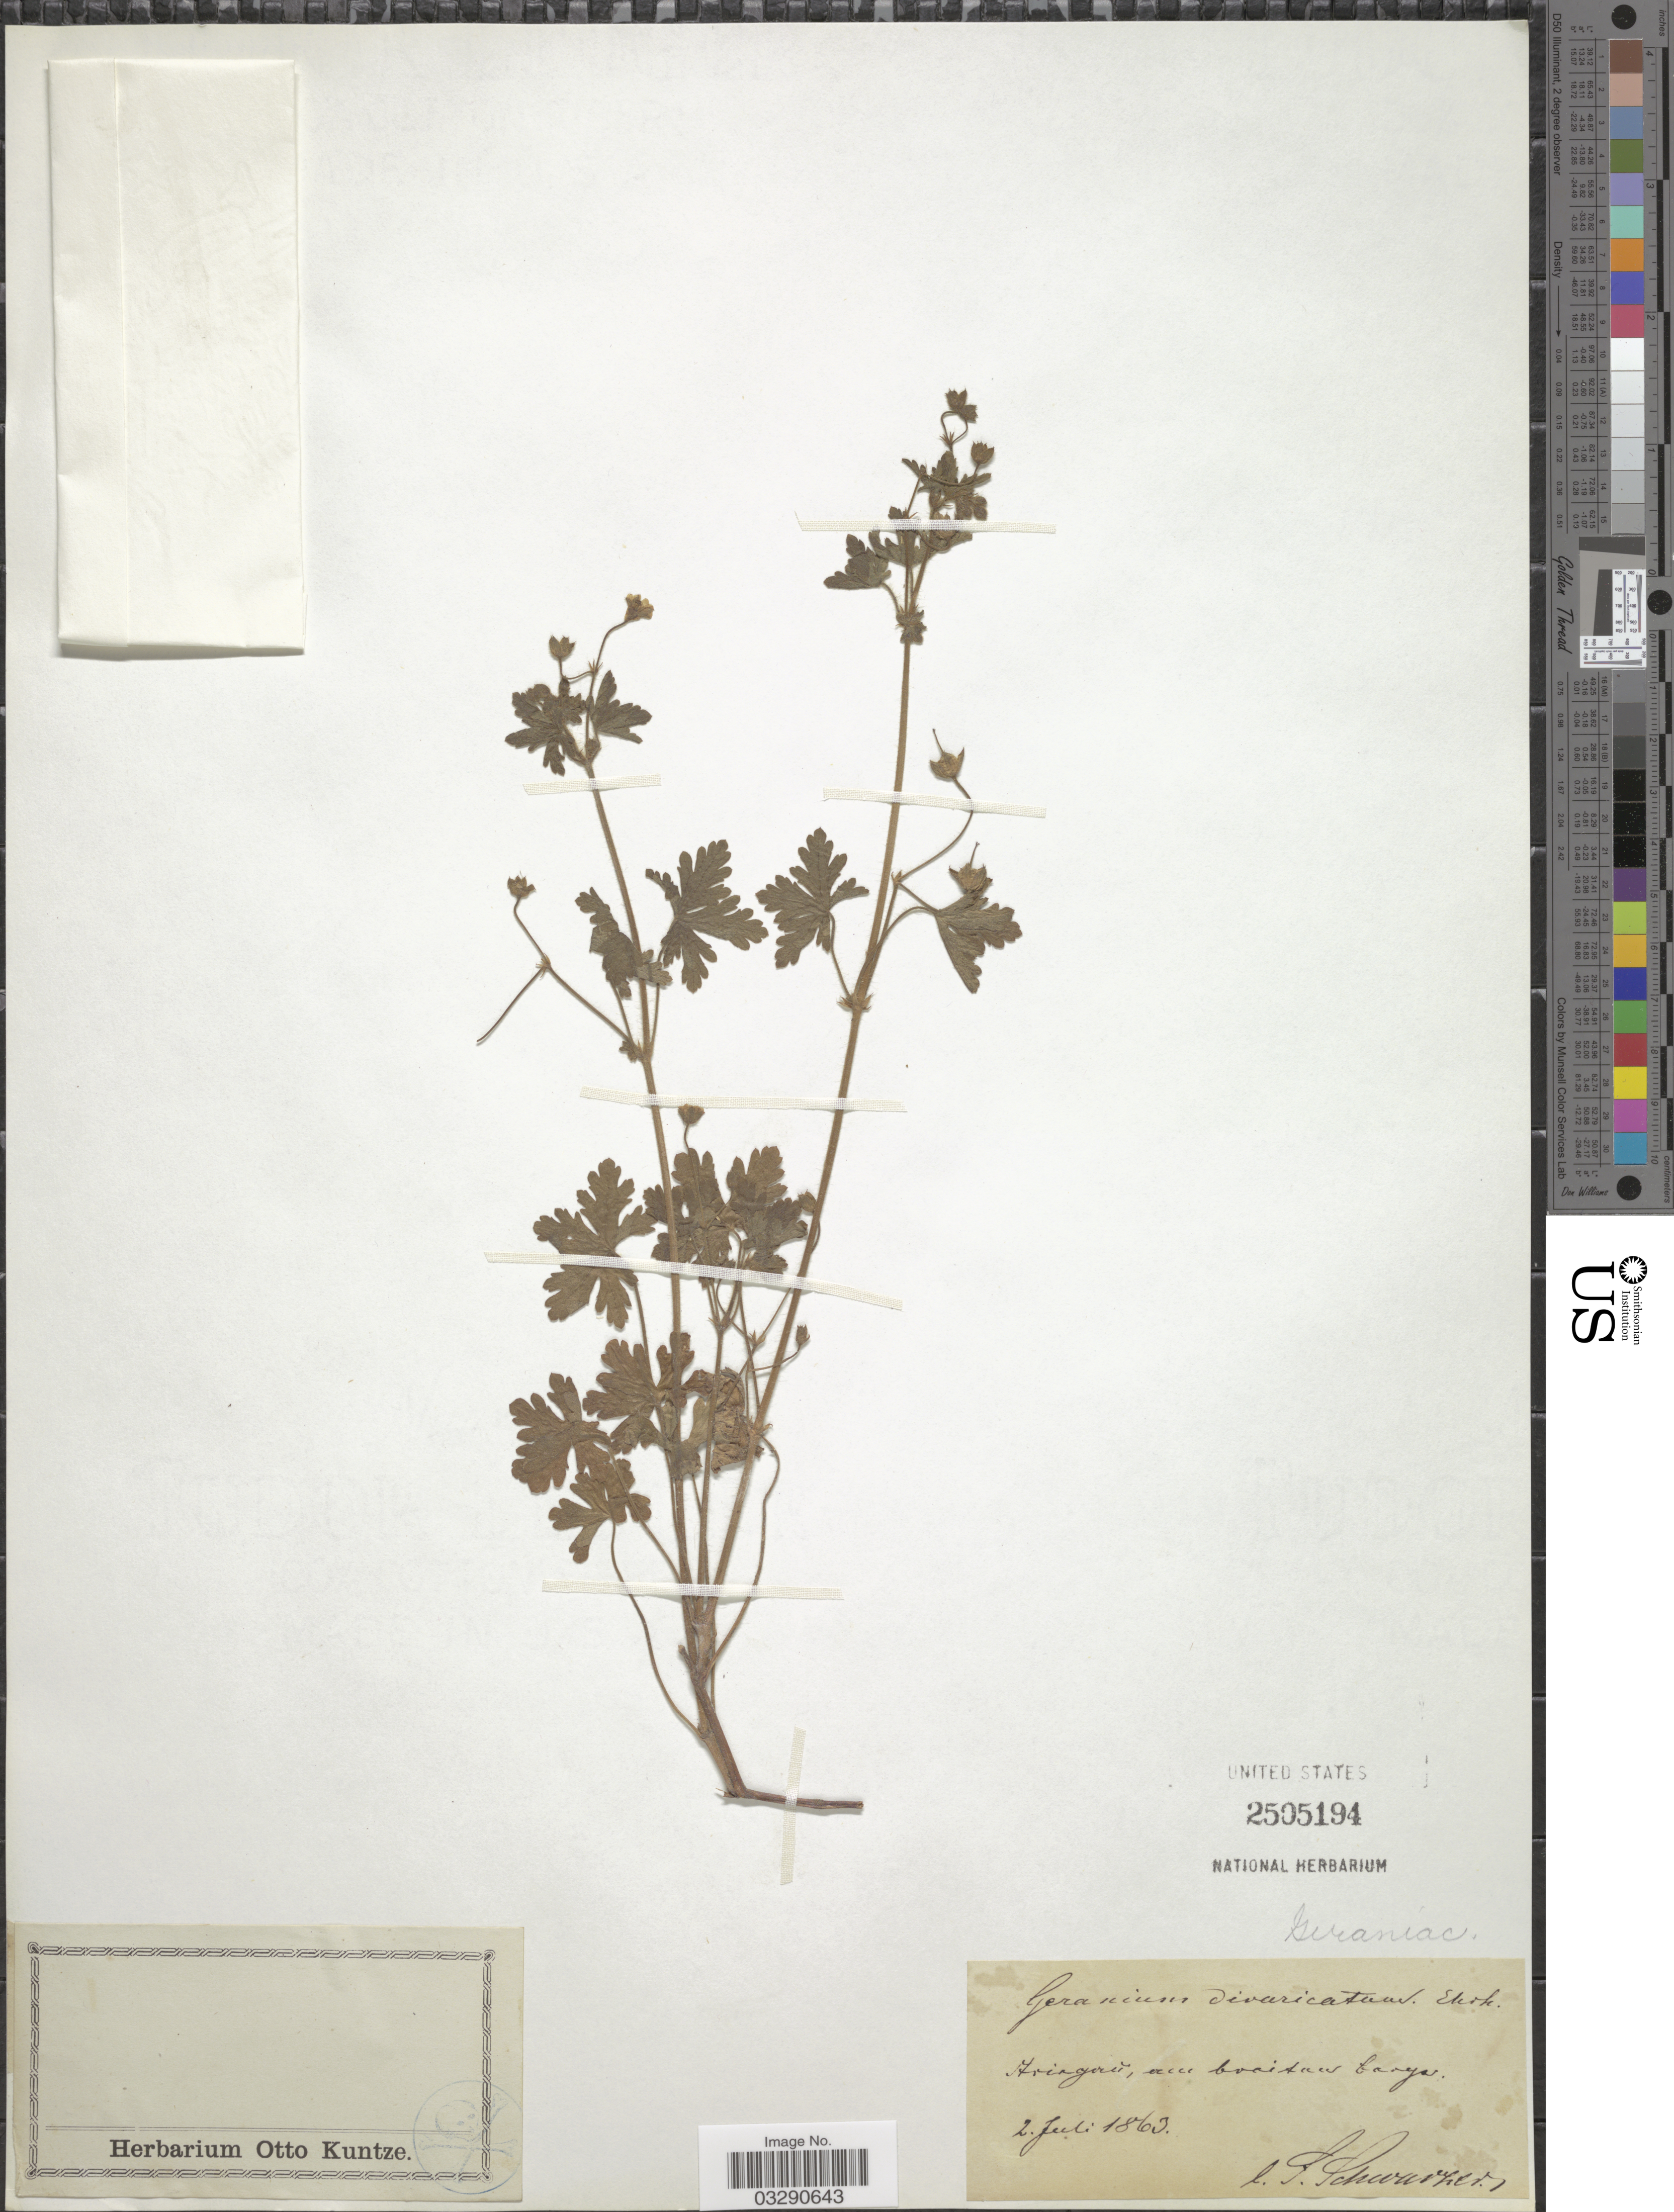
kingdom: Plantae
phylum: Tracheophyta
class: Magnoliopsida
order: Geraniales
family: Geraniaceae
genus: Geranium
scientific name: Geranium divaricatum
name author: Ehrh.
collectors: F. Schwarzer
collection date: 1863-07-02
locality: Ariagvru, am bvoitan barga. [interpreted]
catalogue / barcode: US 2505194